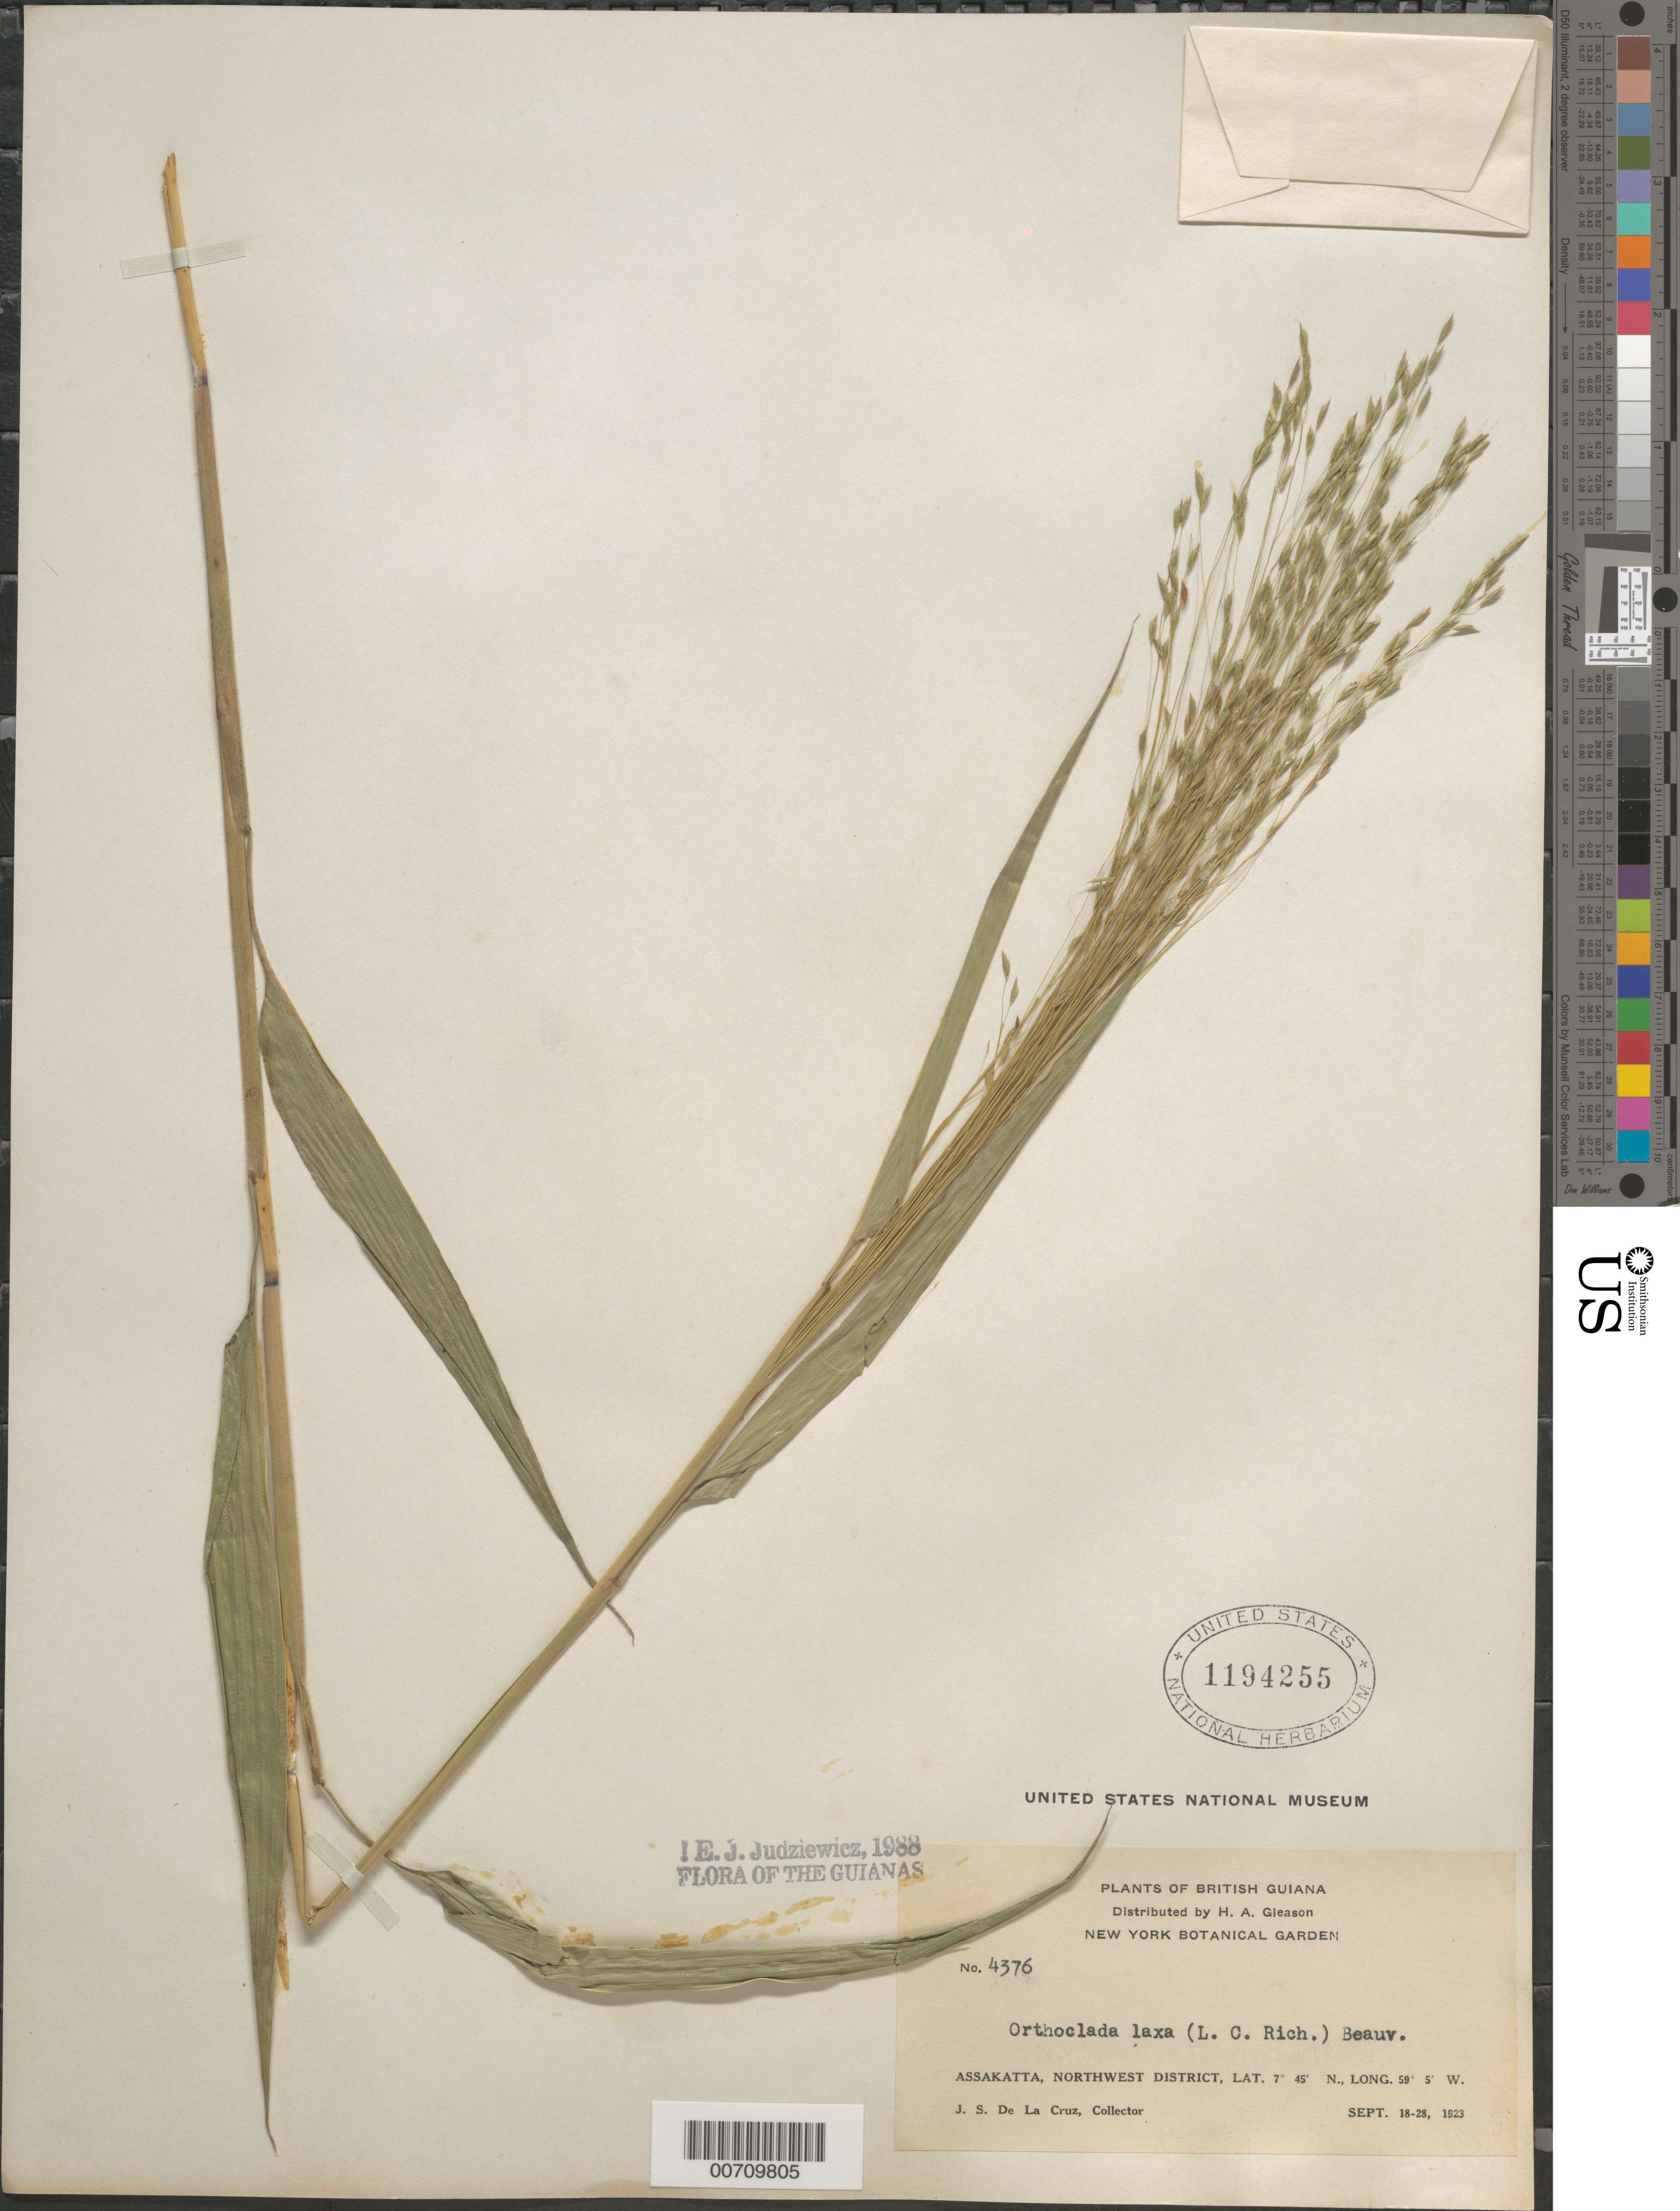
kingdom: Plantae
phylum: Tracheophyta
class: Liliopsida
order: Poales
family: Poaceae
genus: Orthoclada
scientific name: Orthoclada laxa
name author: P. Beauv.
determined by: Judziewicz, E. J.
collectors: J. S. de la Cruz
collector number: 4376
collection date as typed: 18-Sep-23 to 28-Sep-23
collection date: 1923-09-18/1923-09-28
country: Guyana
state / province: Barima-Waini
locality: Assakatta, NW District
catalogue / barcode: US 1194255